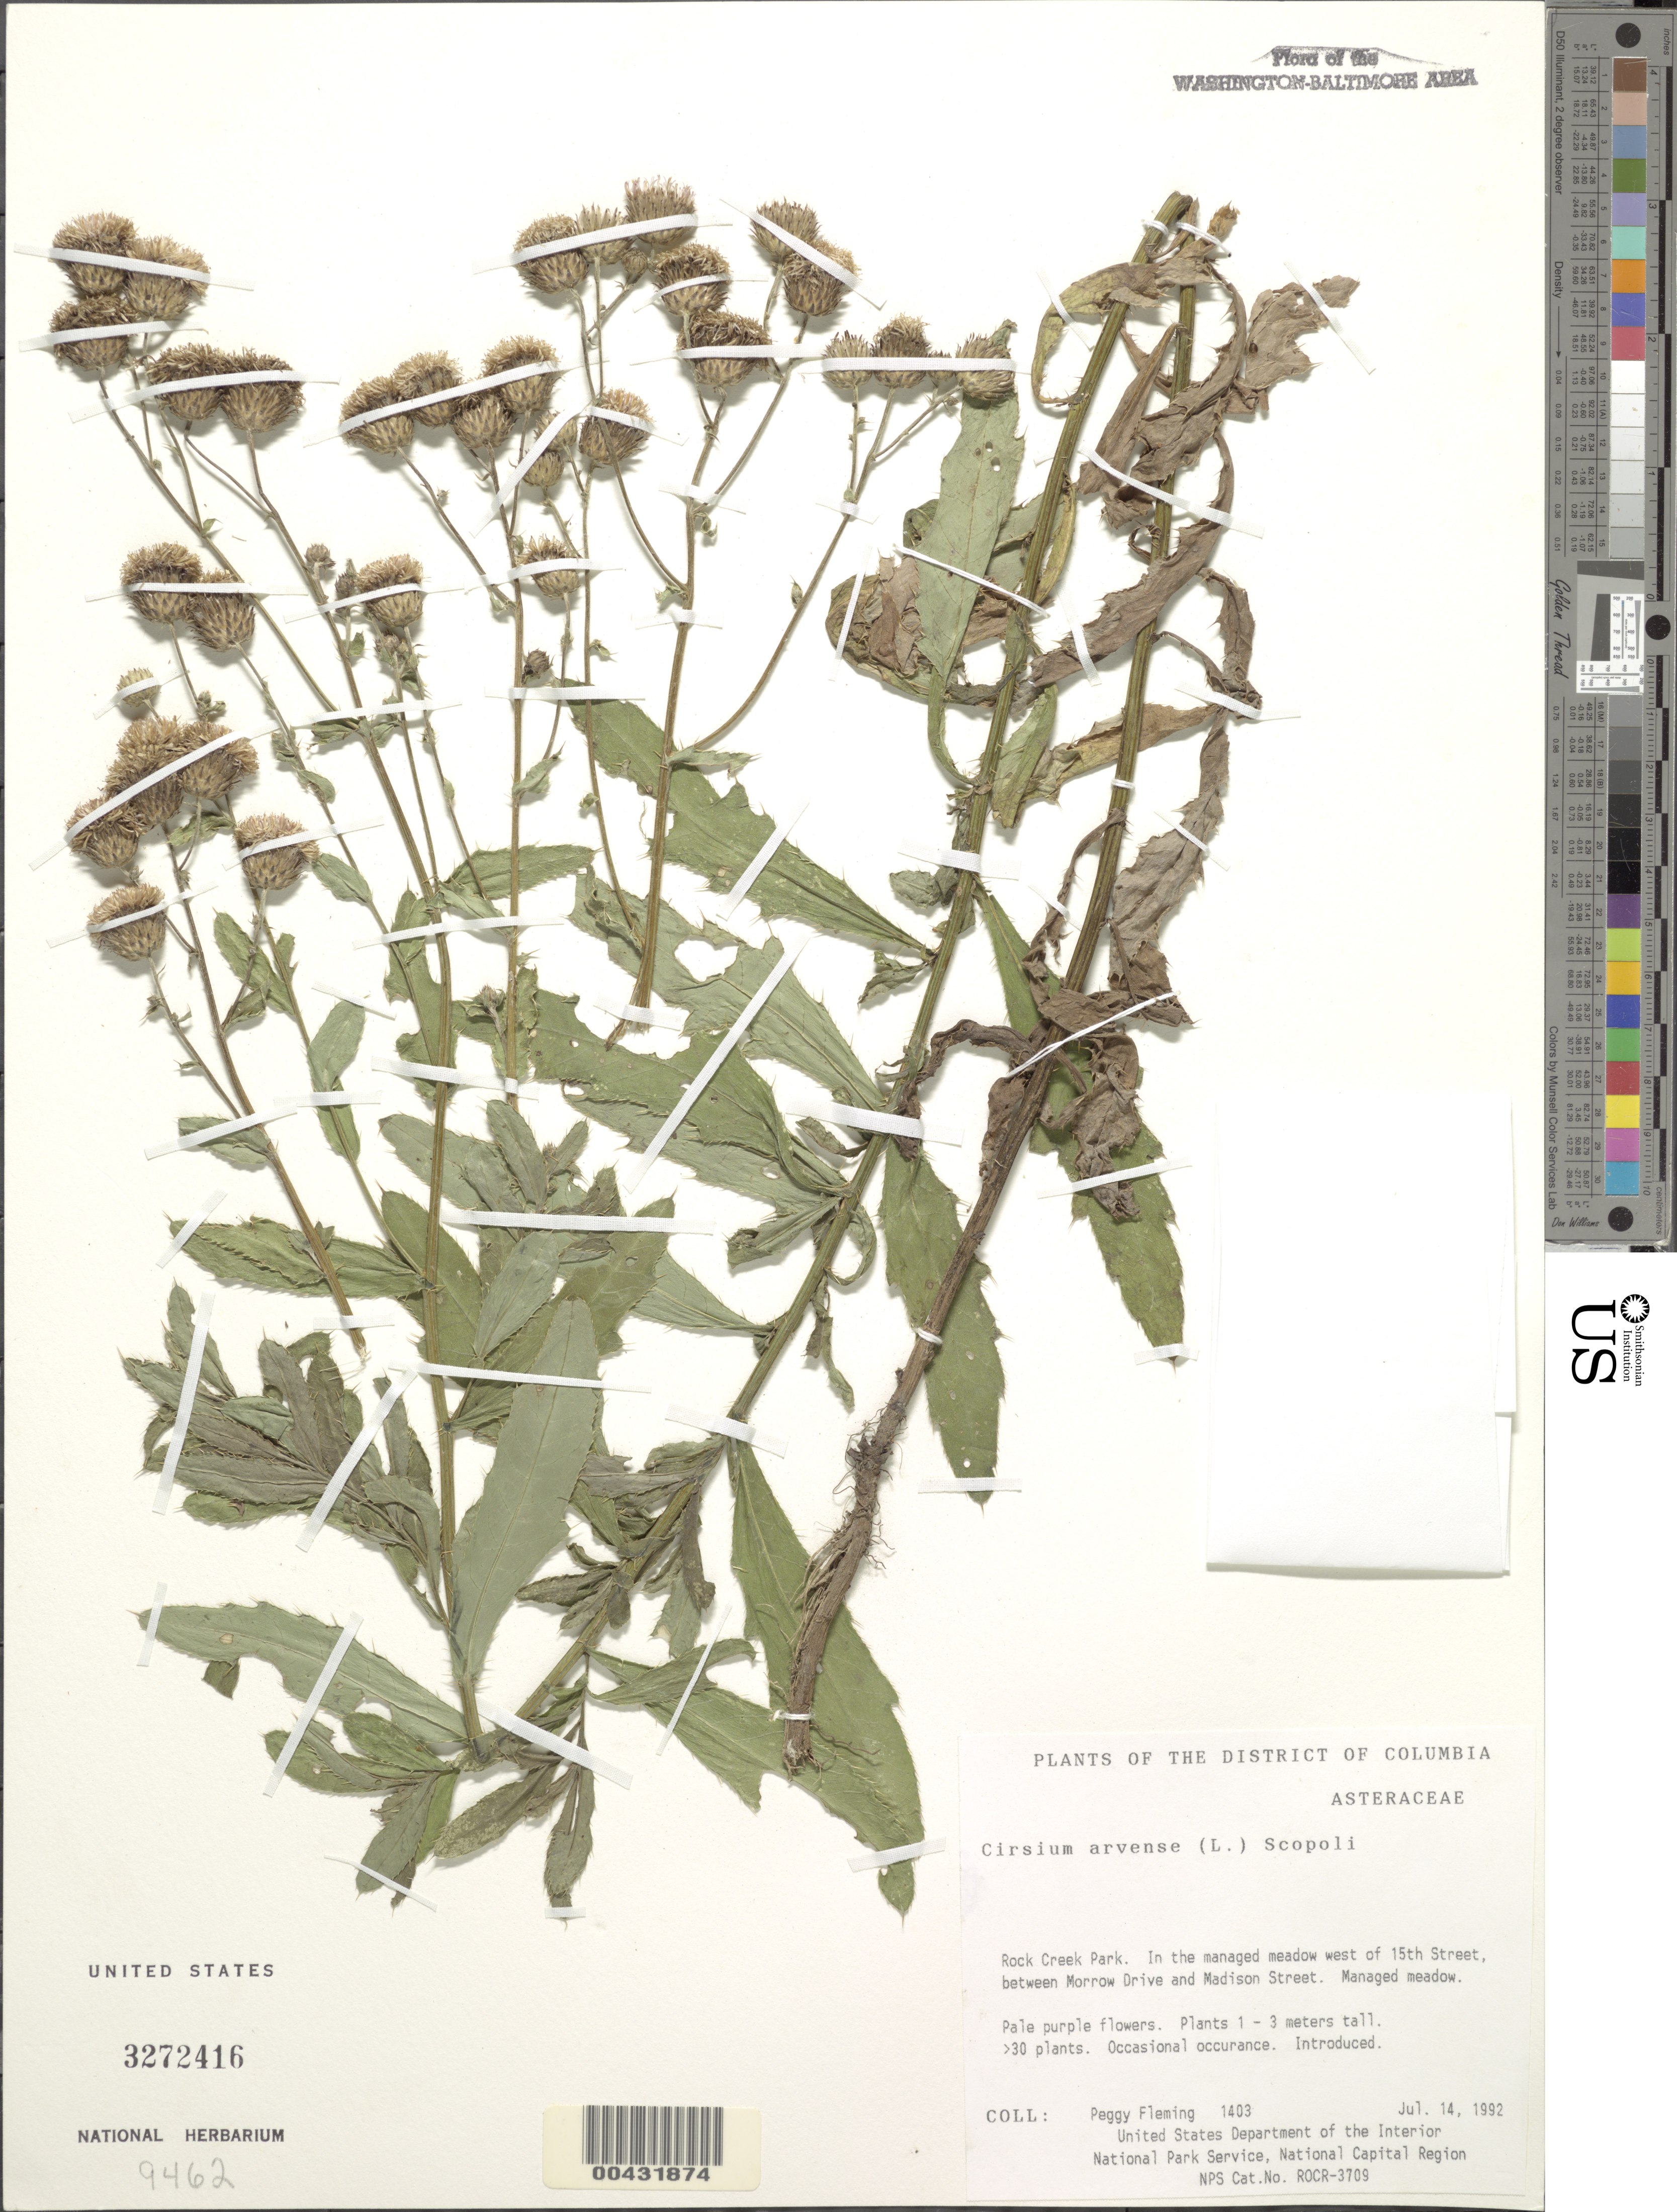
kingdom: Plantae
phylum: Tracheophyta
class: Magnoliopsida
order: Asterales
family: Asteraceae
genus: Cirsium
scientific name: Cirsium arvense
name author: (L.) Scop.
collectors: P. Fleming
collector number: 1403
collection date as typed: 14 Jul 1992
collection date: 1992-07-14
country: United States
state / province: District of Columbia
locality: Rock Creek Park, W of 15th Street, between Morrow Drive and Madison Street Rock Creek Park & vicinity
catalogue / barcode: US 3272416